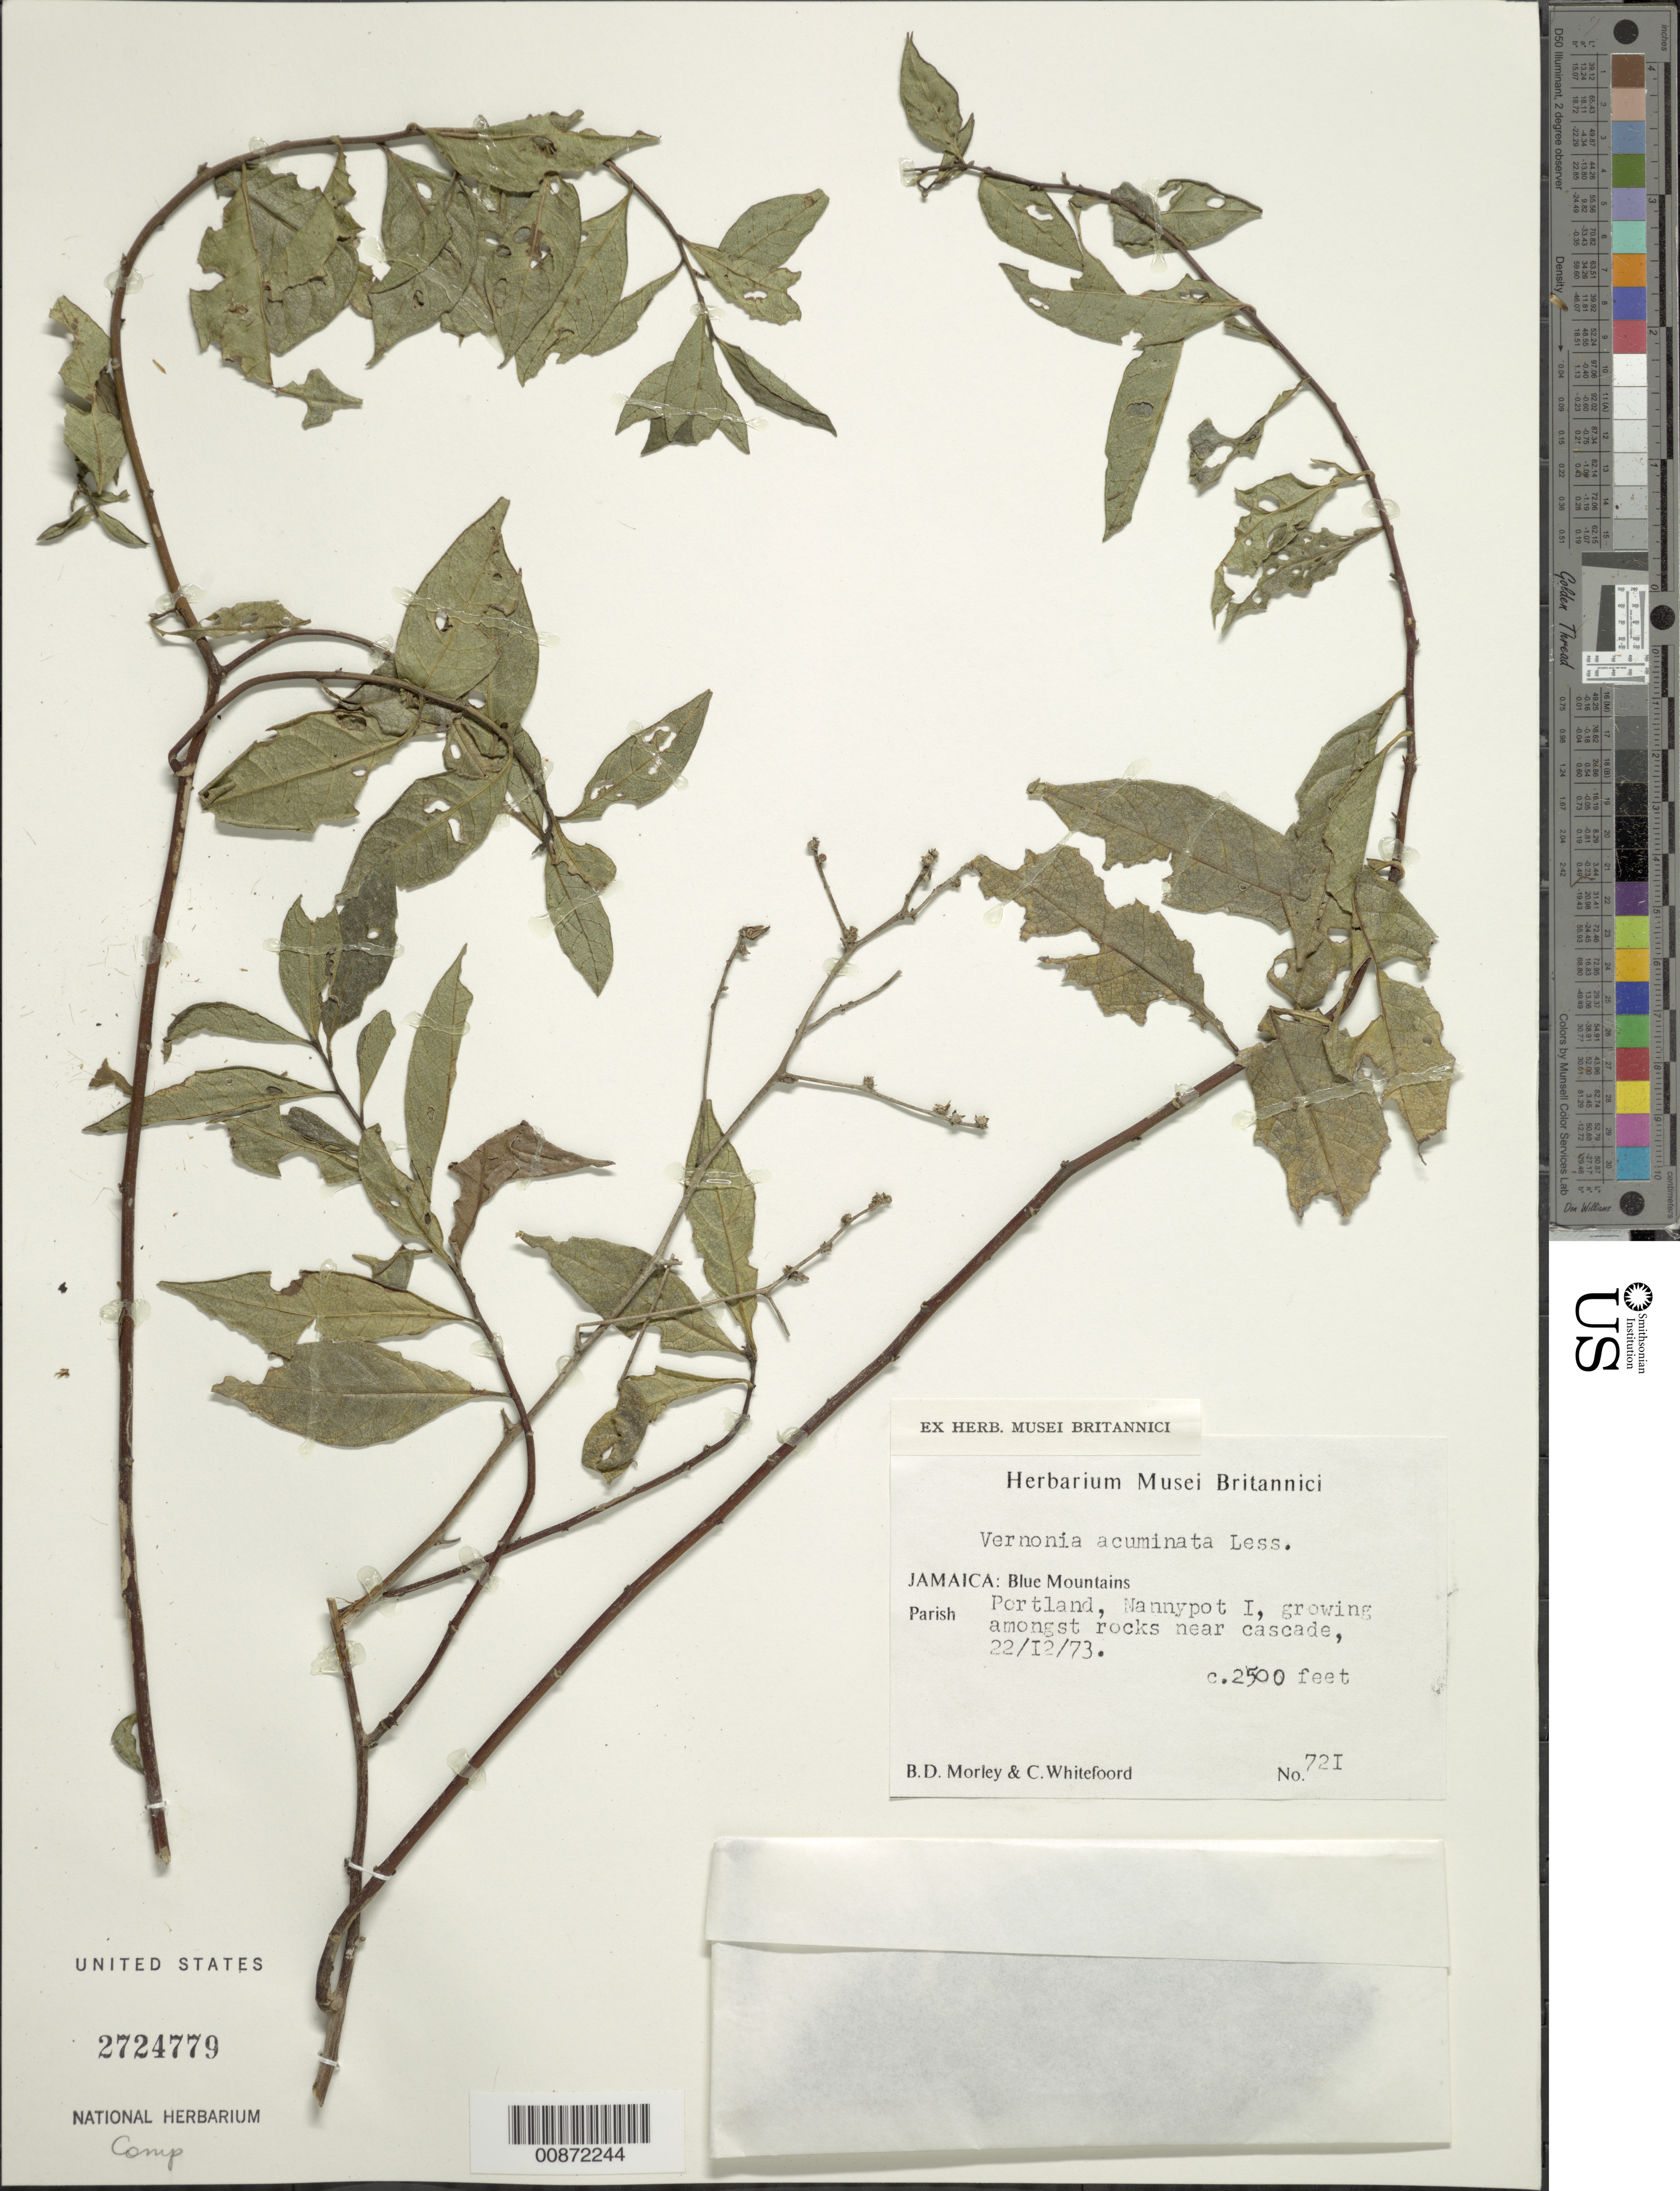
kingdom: Plantae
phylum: Tracheophyta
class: Magnoliopsida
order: Asterales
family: Asteraceae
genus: Lepidaploa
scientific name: Lepidaploa acuminata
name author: (Less.) H. Rob.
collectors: B. D. Morley & C. Whitefoord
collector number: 721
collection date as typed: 22 Dec 1972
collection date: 1972-12-22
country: Jamaica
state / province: Portland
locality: Blue Mountains. Nannypot I.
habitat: Among rocks near cascade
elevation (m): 762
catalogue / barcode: US 2724779